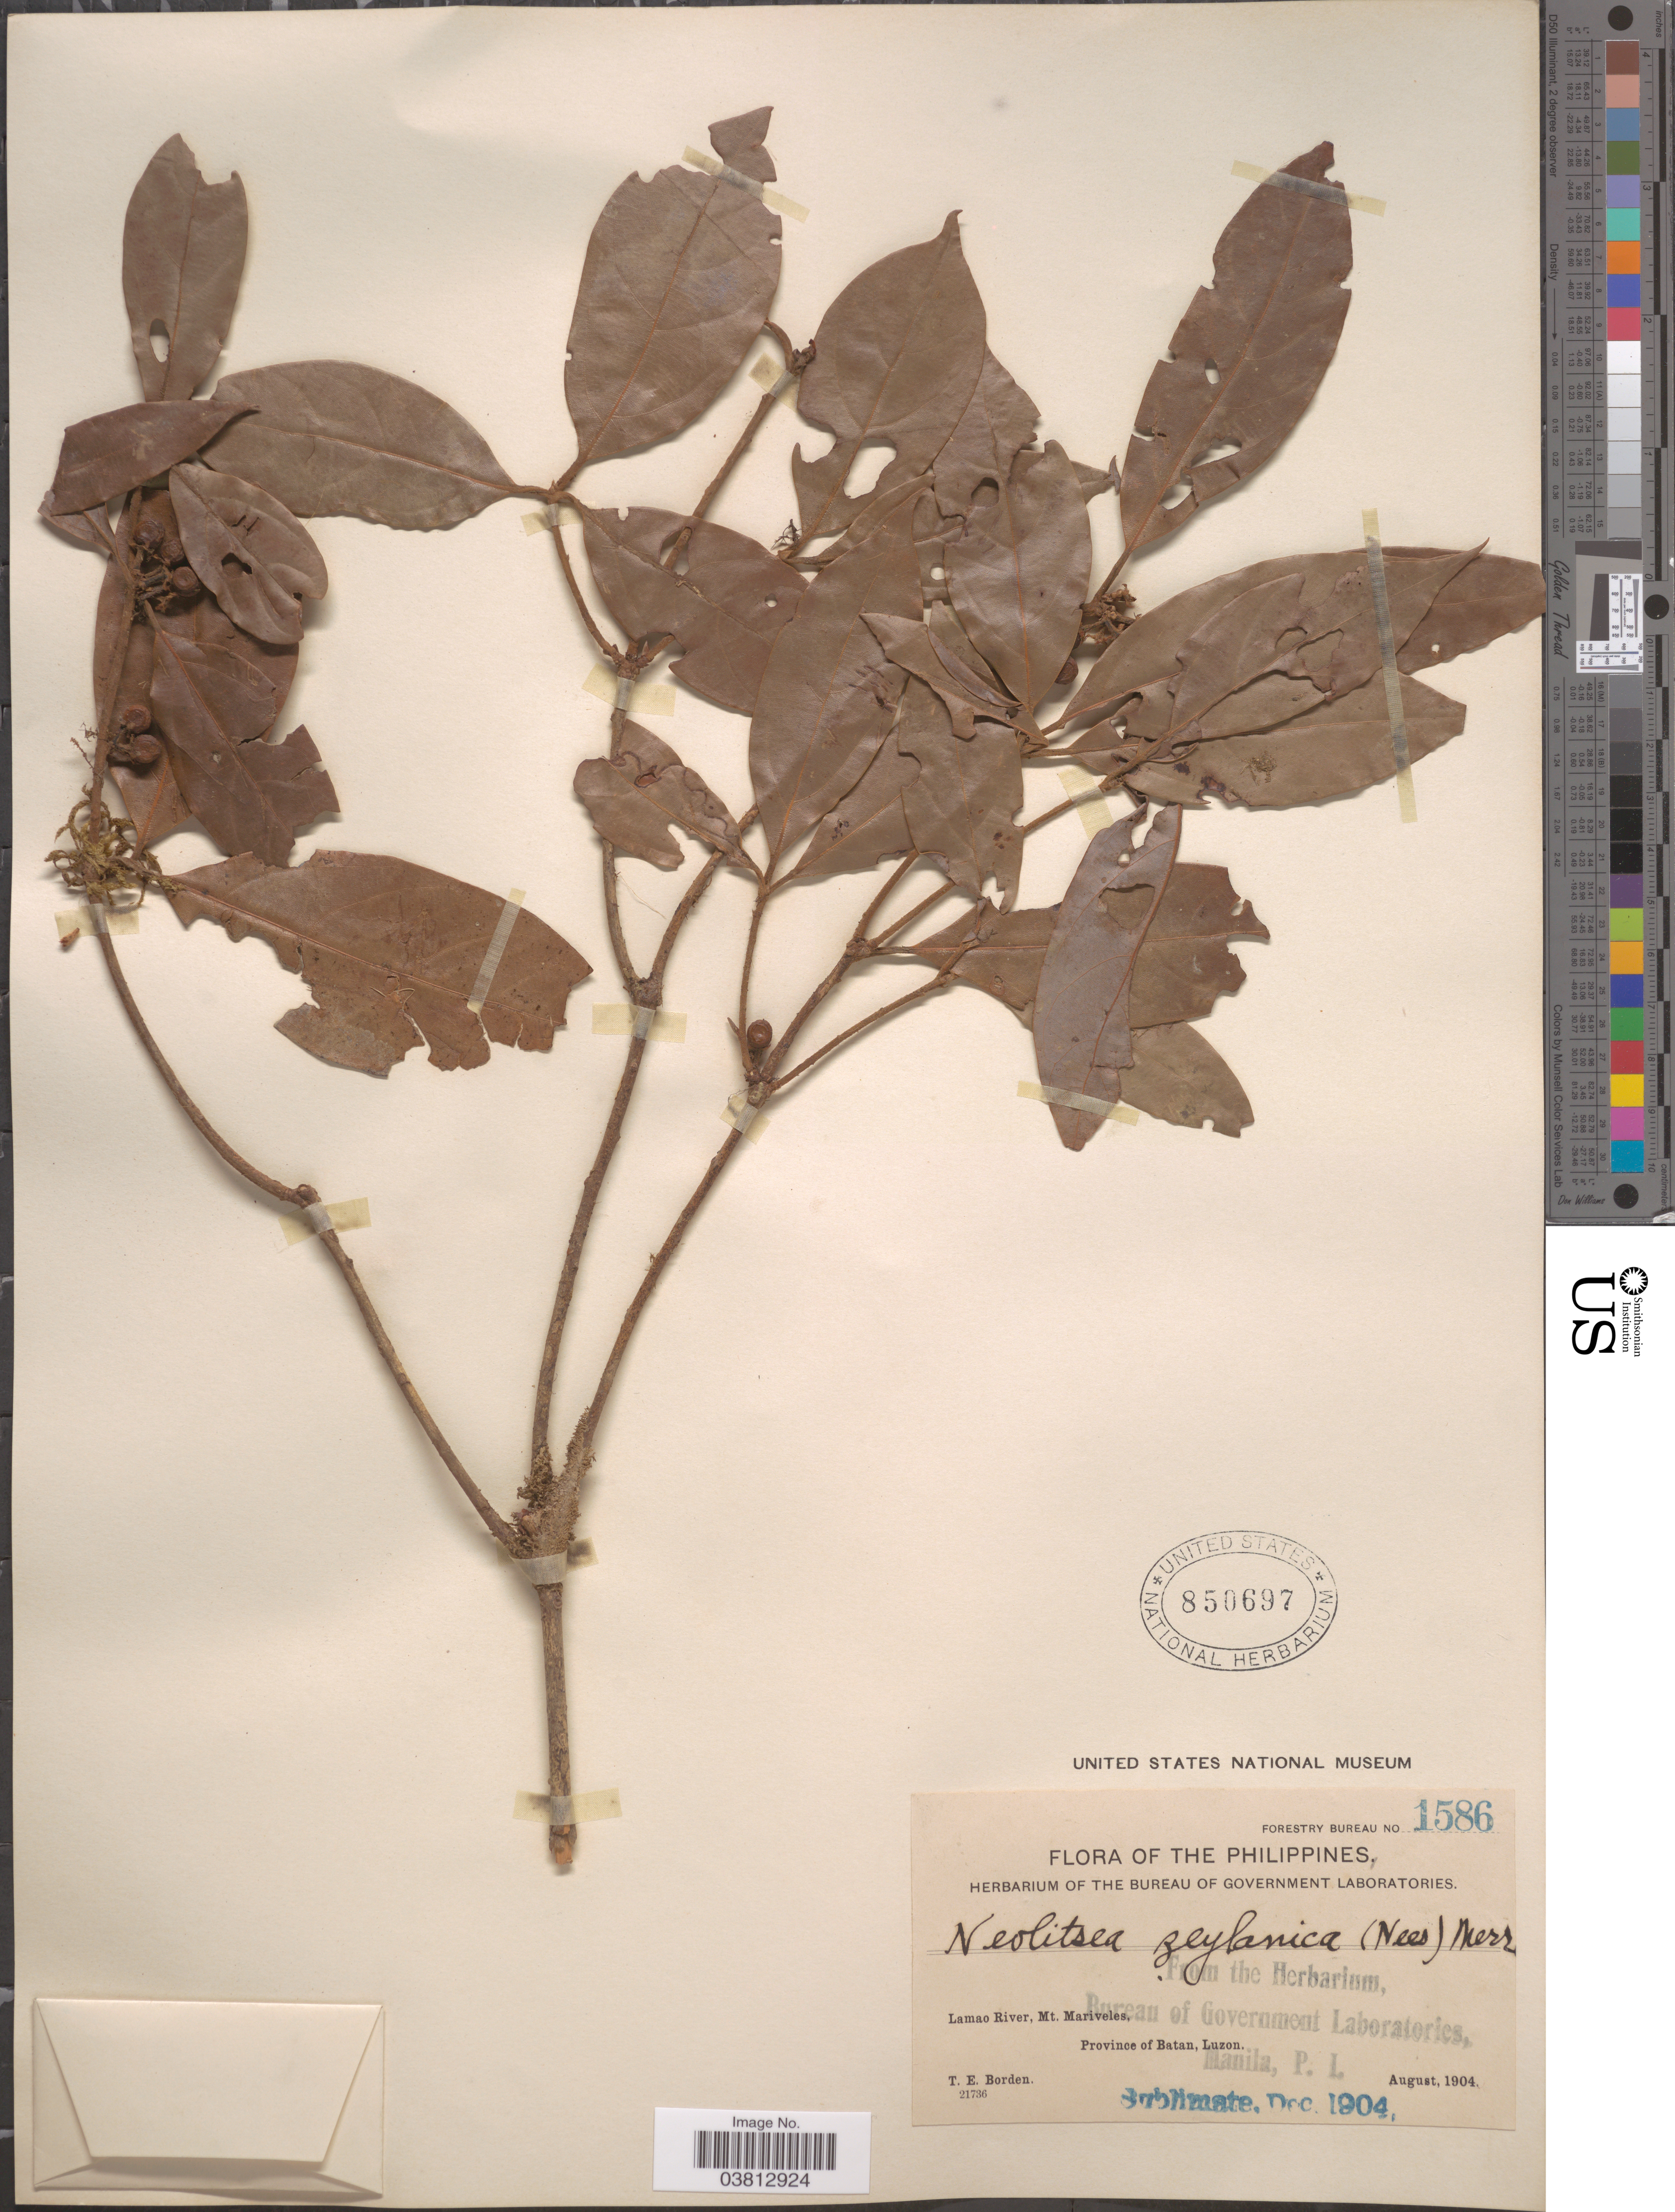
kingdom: Plantae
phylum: Tracheophyta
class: Magnoliopsida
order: Laurales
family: Lauraceae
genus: Neolitsea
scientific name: Neolitsea zeylanica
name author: (Nees & T. Nees) Merr.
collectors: T. E. Borden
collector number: Forestry Bureau 1586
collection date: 1904-08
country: Philippines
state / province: Cagayan Valley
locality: Lamao River, Mt. Mariveles, Province of Batan, Luzon.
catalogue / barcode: US 850697